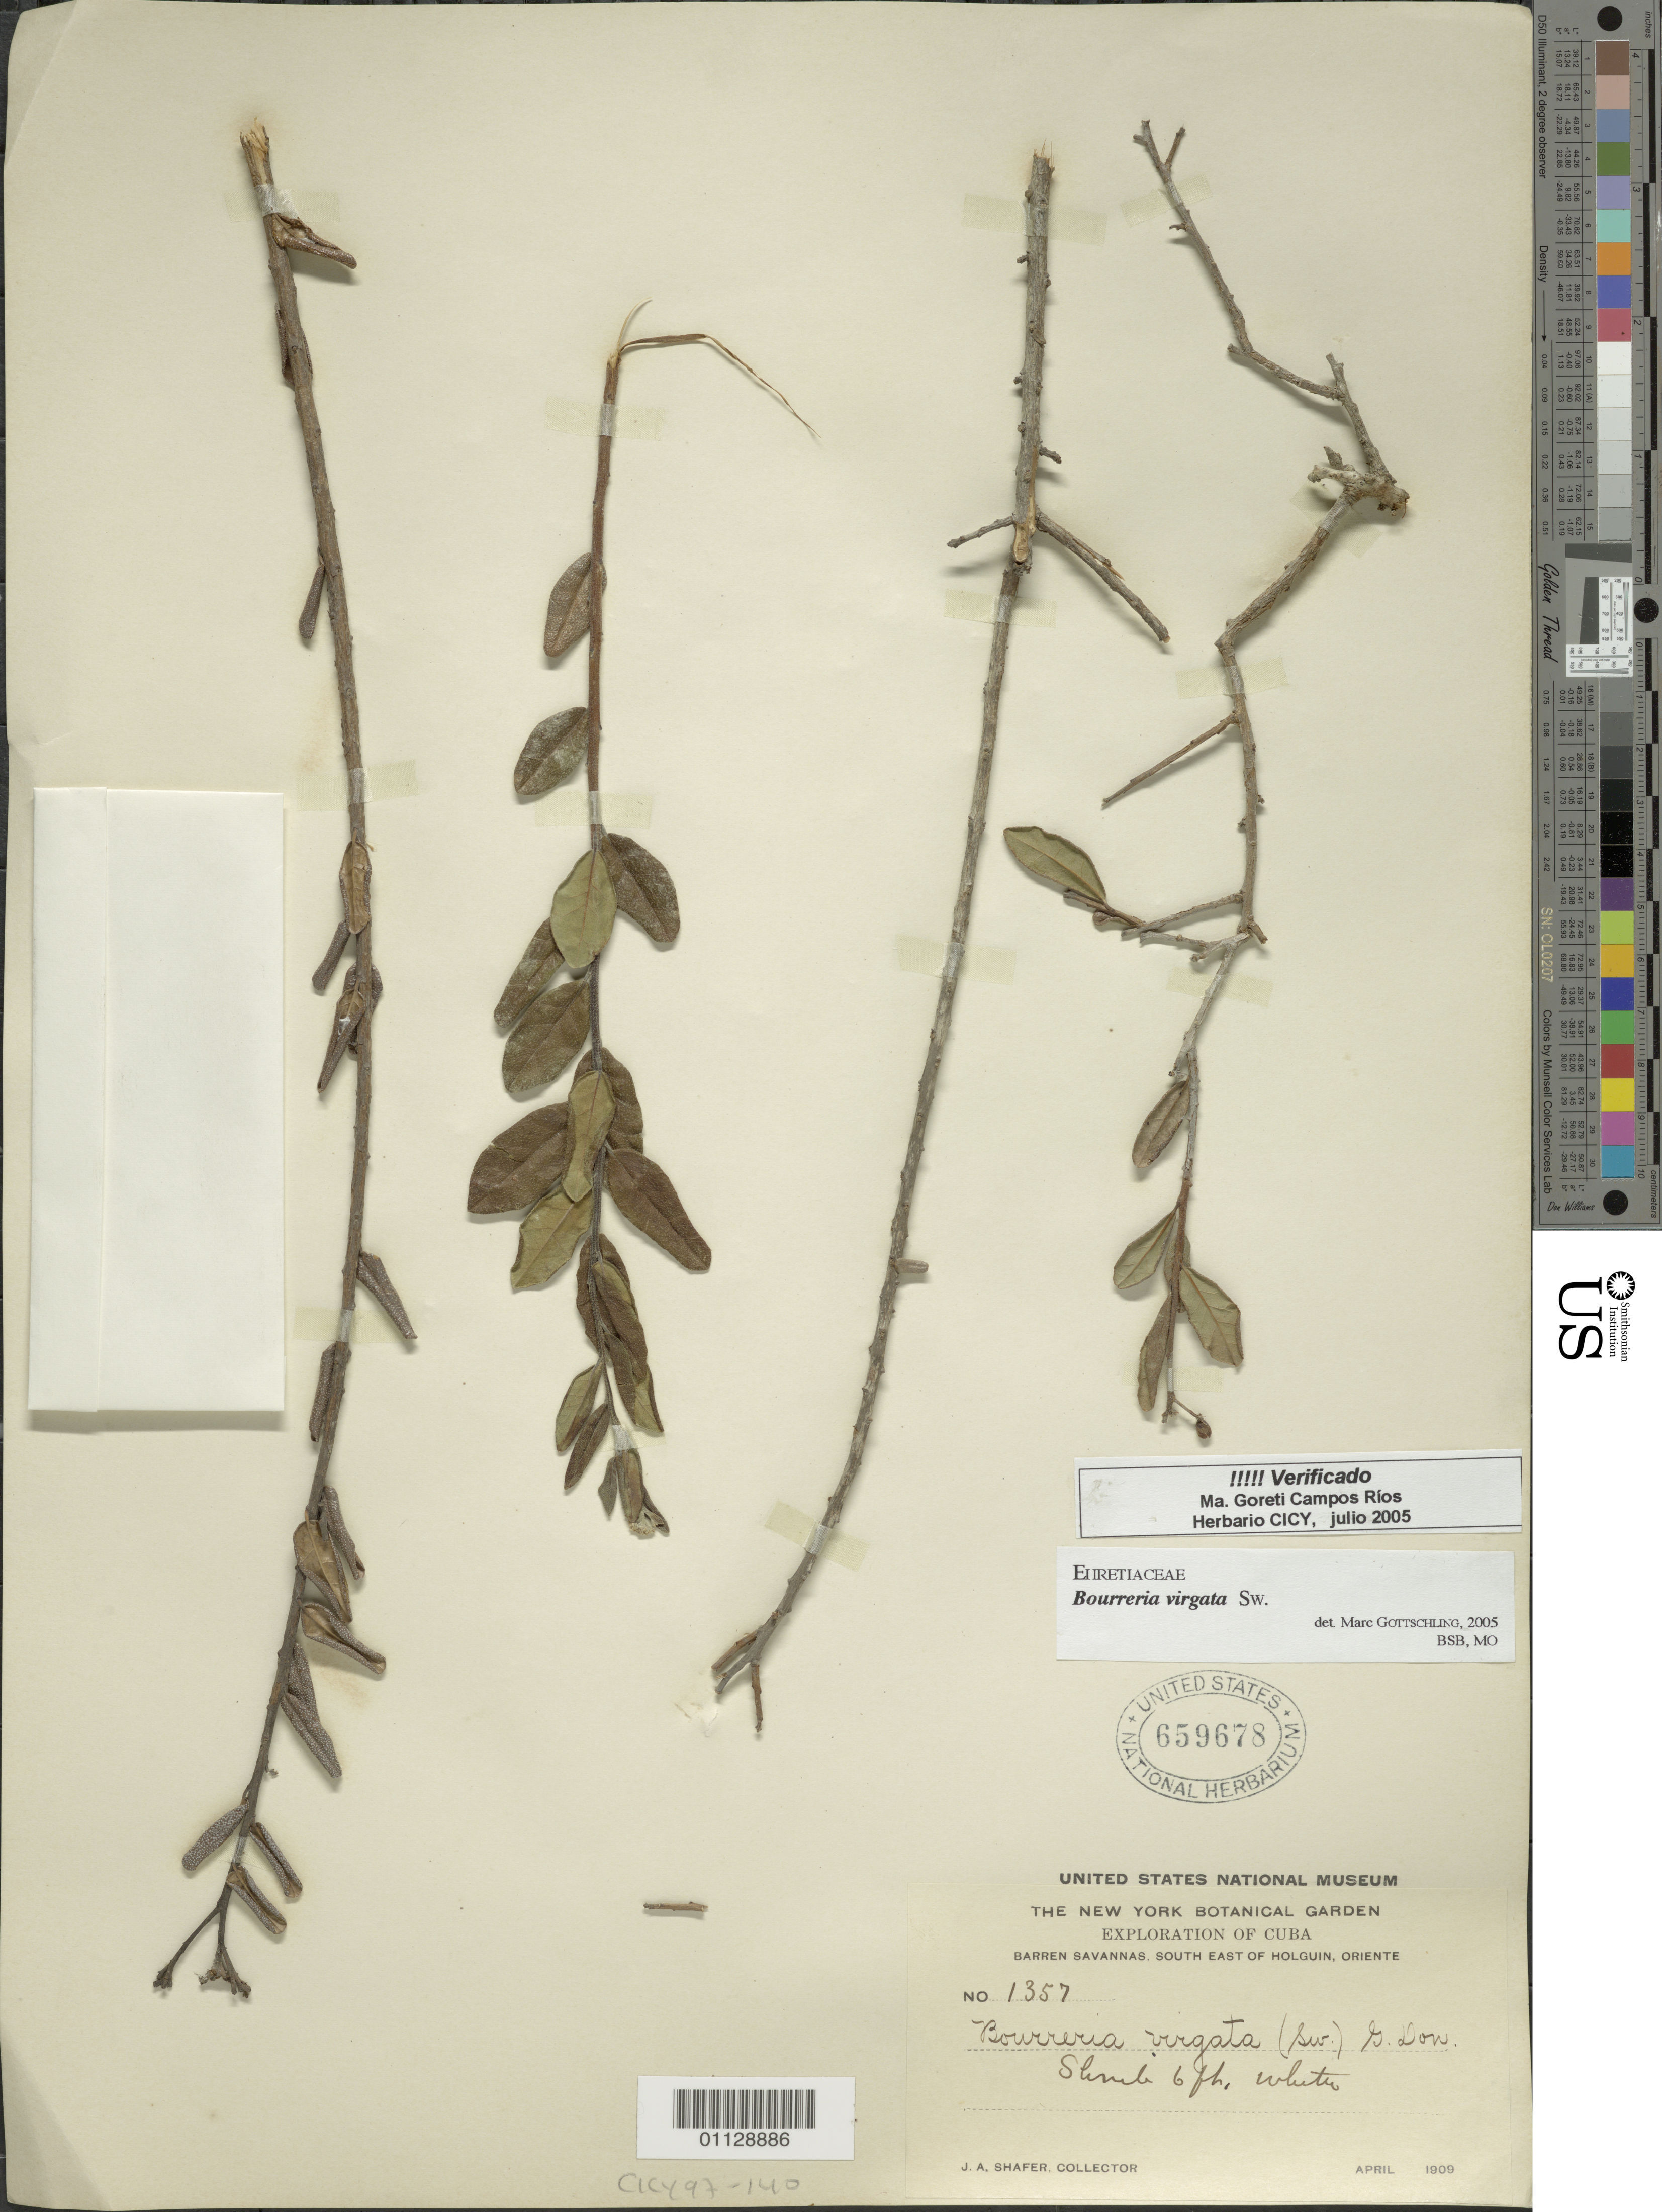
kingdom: Plantae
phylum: Tracheophyta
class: Magnoliopsida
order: Boraginales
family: Ehretiaceae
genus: Bourreria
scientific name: Bourreria virgata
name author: (Sw.) G. Don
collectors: J. A. Shafer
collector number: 1357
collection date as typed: Apr 1909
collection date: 1909-04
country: Cuba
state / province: Oriente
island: Cuba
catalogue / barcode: US 659678